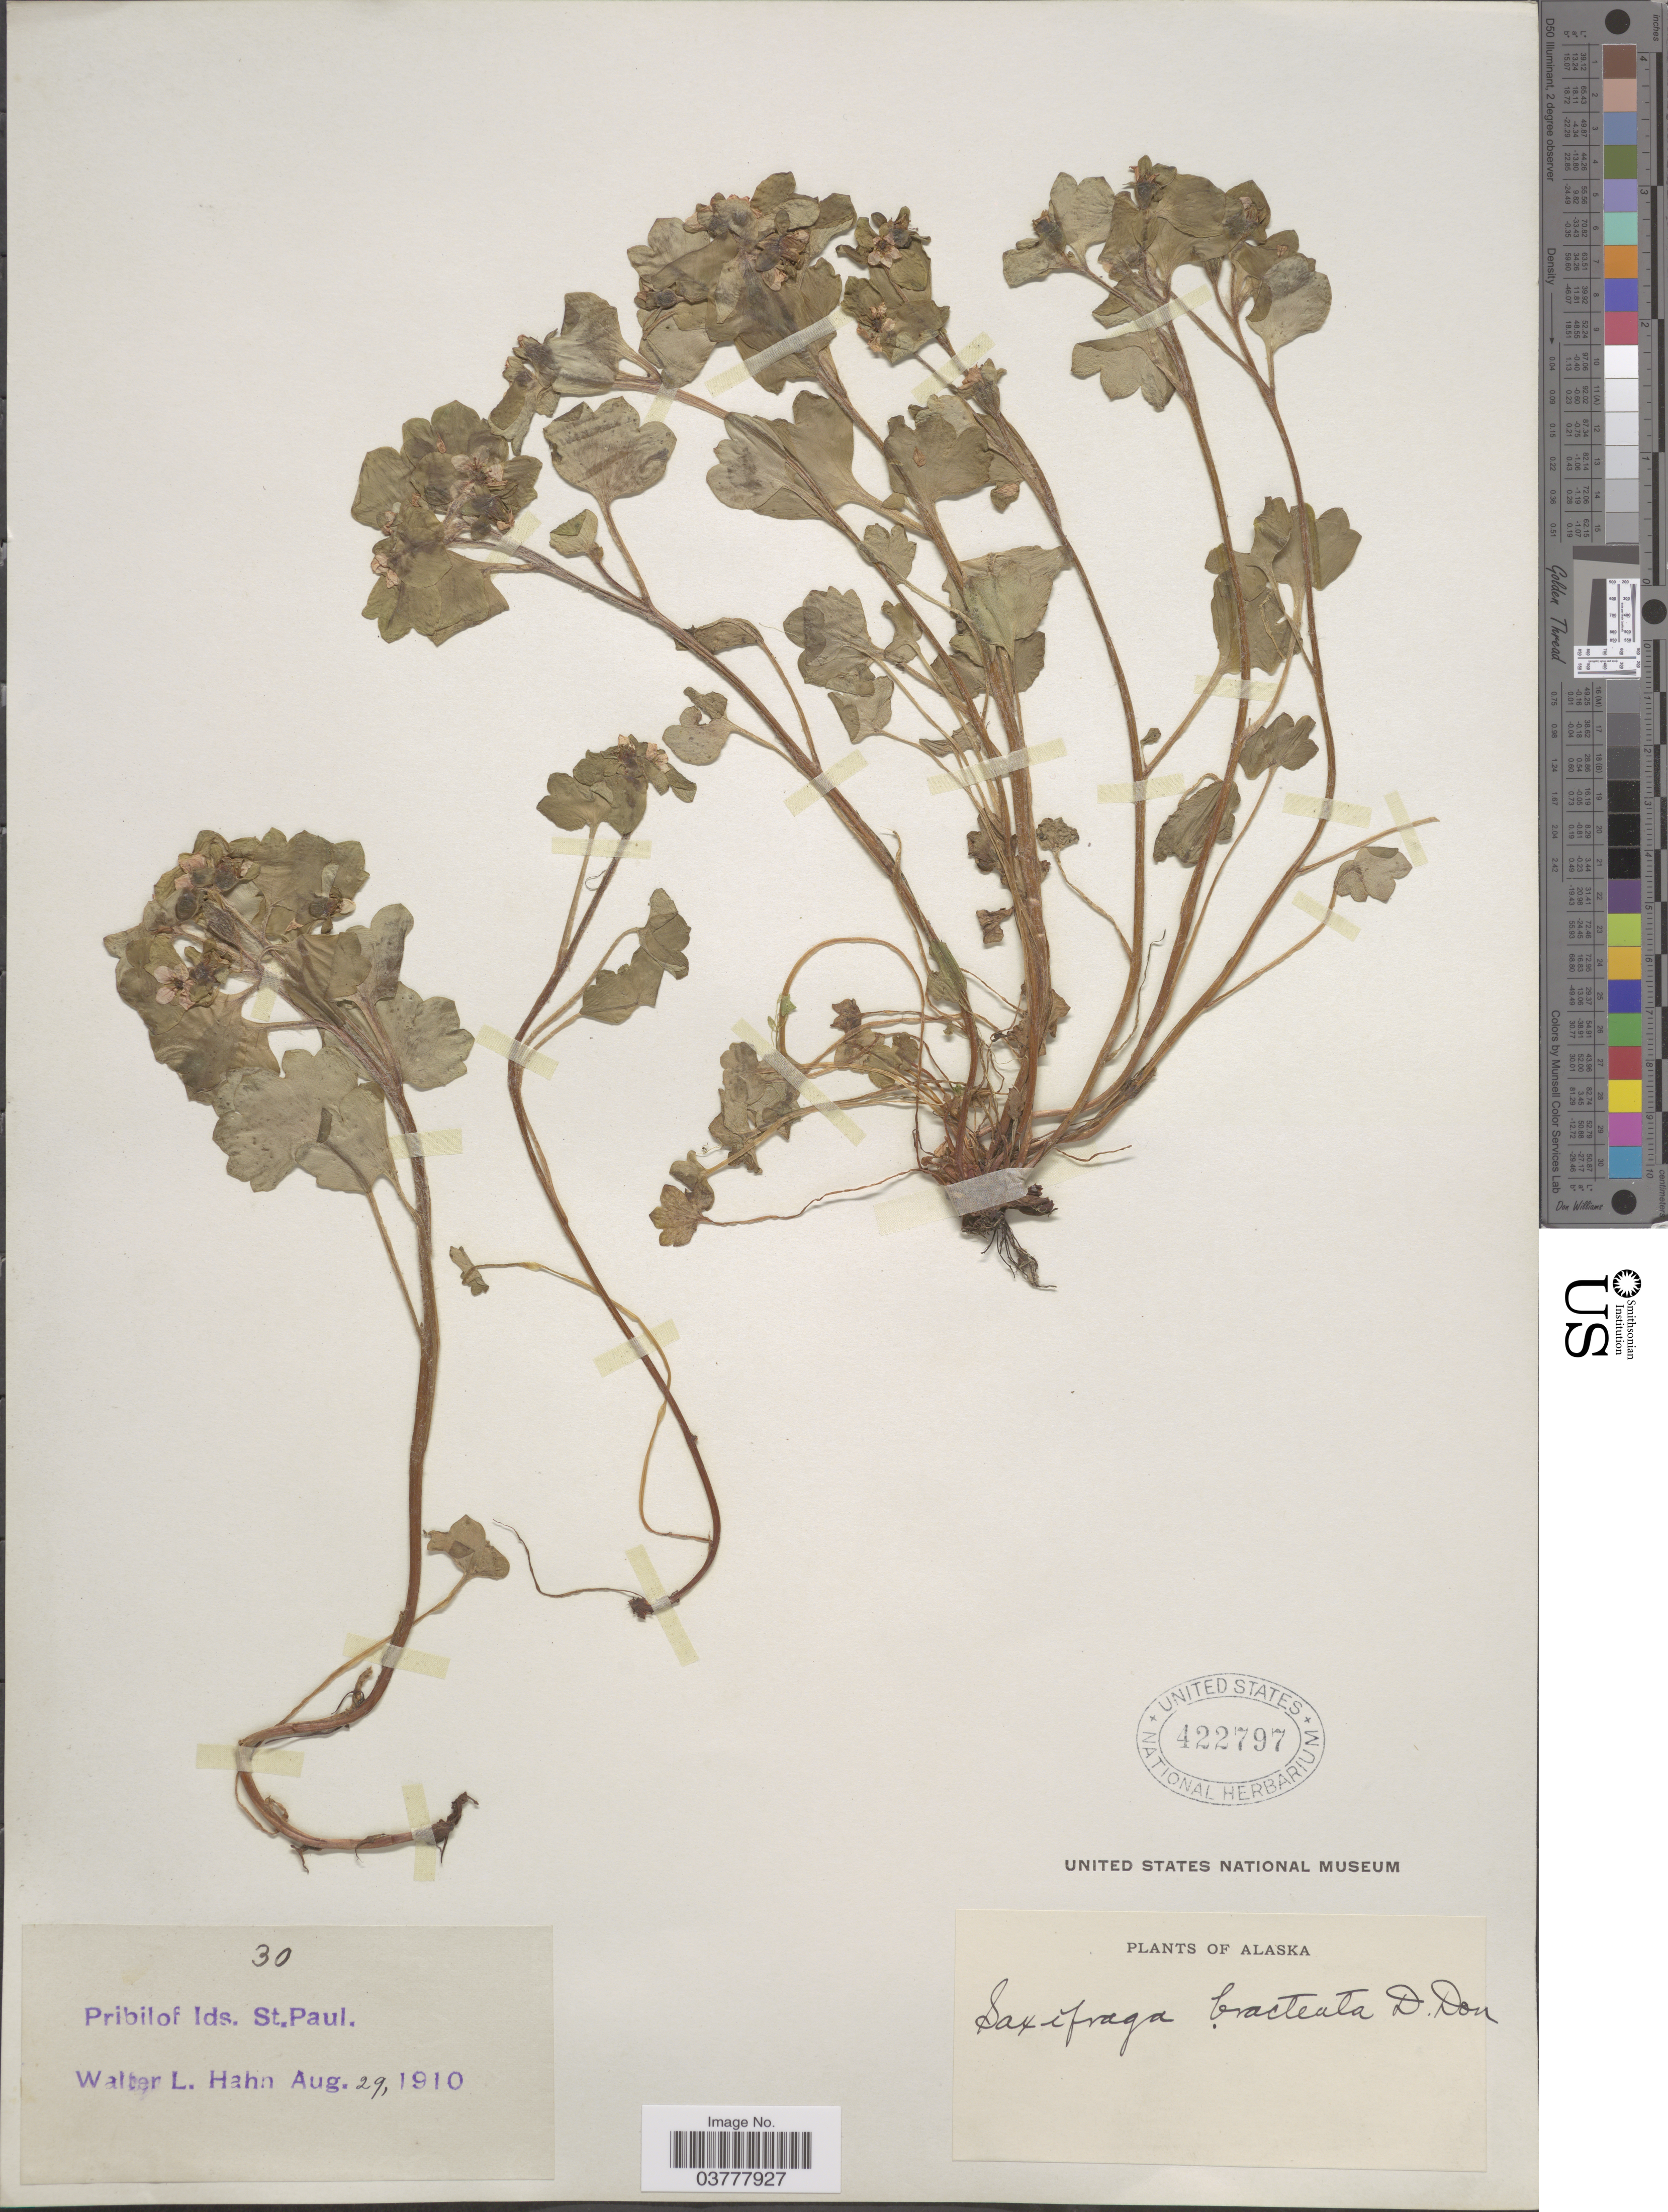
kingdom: Plantae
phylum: Tracheophyta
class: Magnoliopsida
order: Saxifragales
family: Saxifragaceae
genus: Saxifraga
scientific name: Saxifraga bracteata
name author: D. Don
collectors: W. L. Hahn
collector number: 30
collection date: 1910-08-29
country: United States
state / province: Alaska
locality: Pribilof Ids. St.Paul.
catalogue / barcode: US 422797